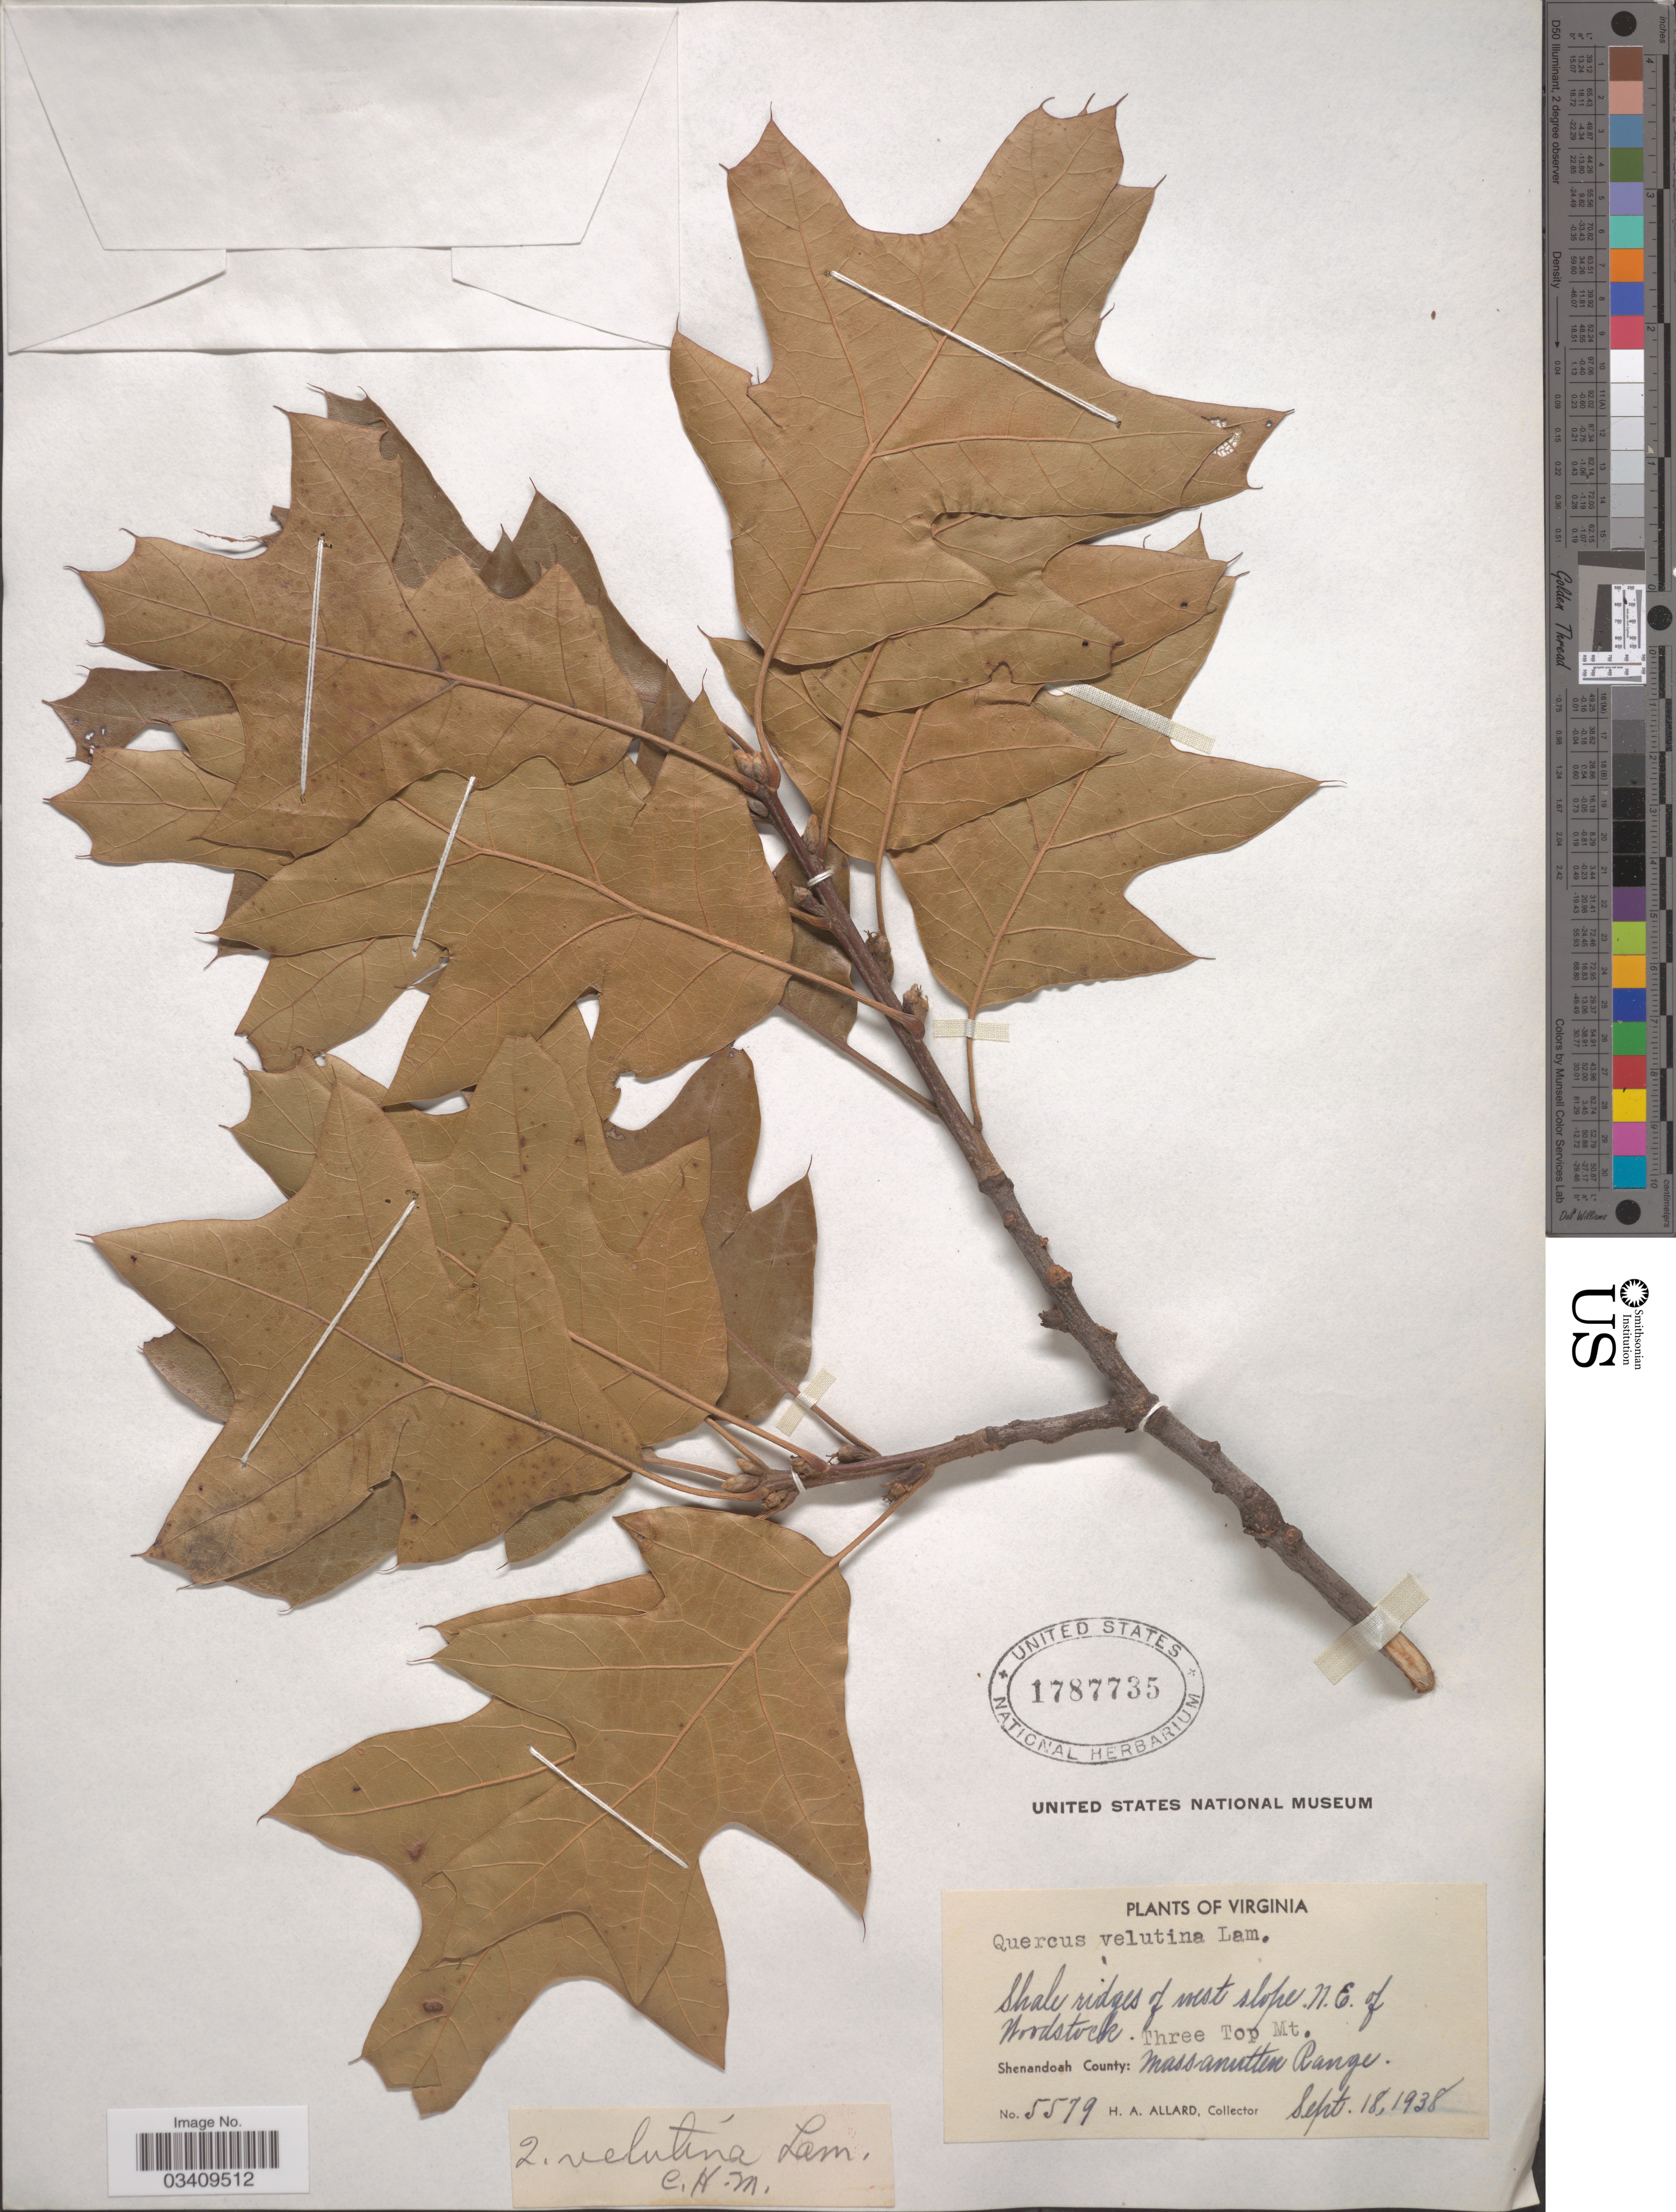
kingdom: Plantae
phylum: Tracheophyta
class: Magnoliopsida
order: Fagales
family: Fagaceae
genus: Quercus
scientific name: Quercus velutina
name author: Lam.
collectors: H. A. Allard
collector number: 5579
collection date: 1938-09-18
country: United States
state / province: Virginia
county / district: Shenandoah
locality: Shale ridges of west slope N.E. of Woodstock. Three Top Mt. Shenandoah County: Massanutten Range.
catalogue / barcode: US 1787735